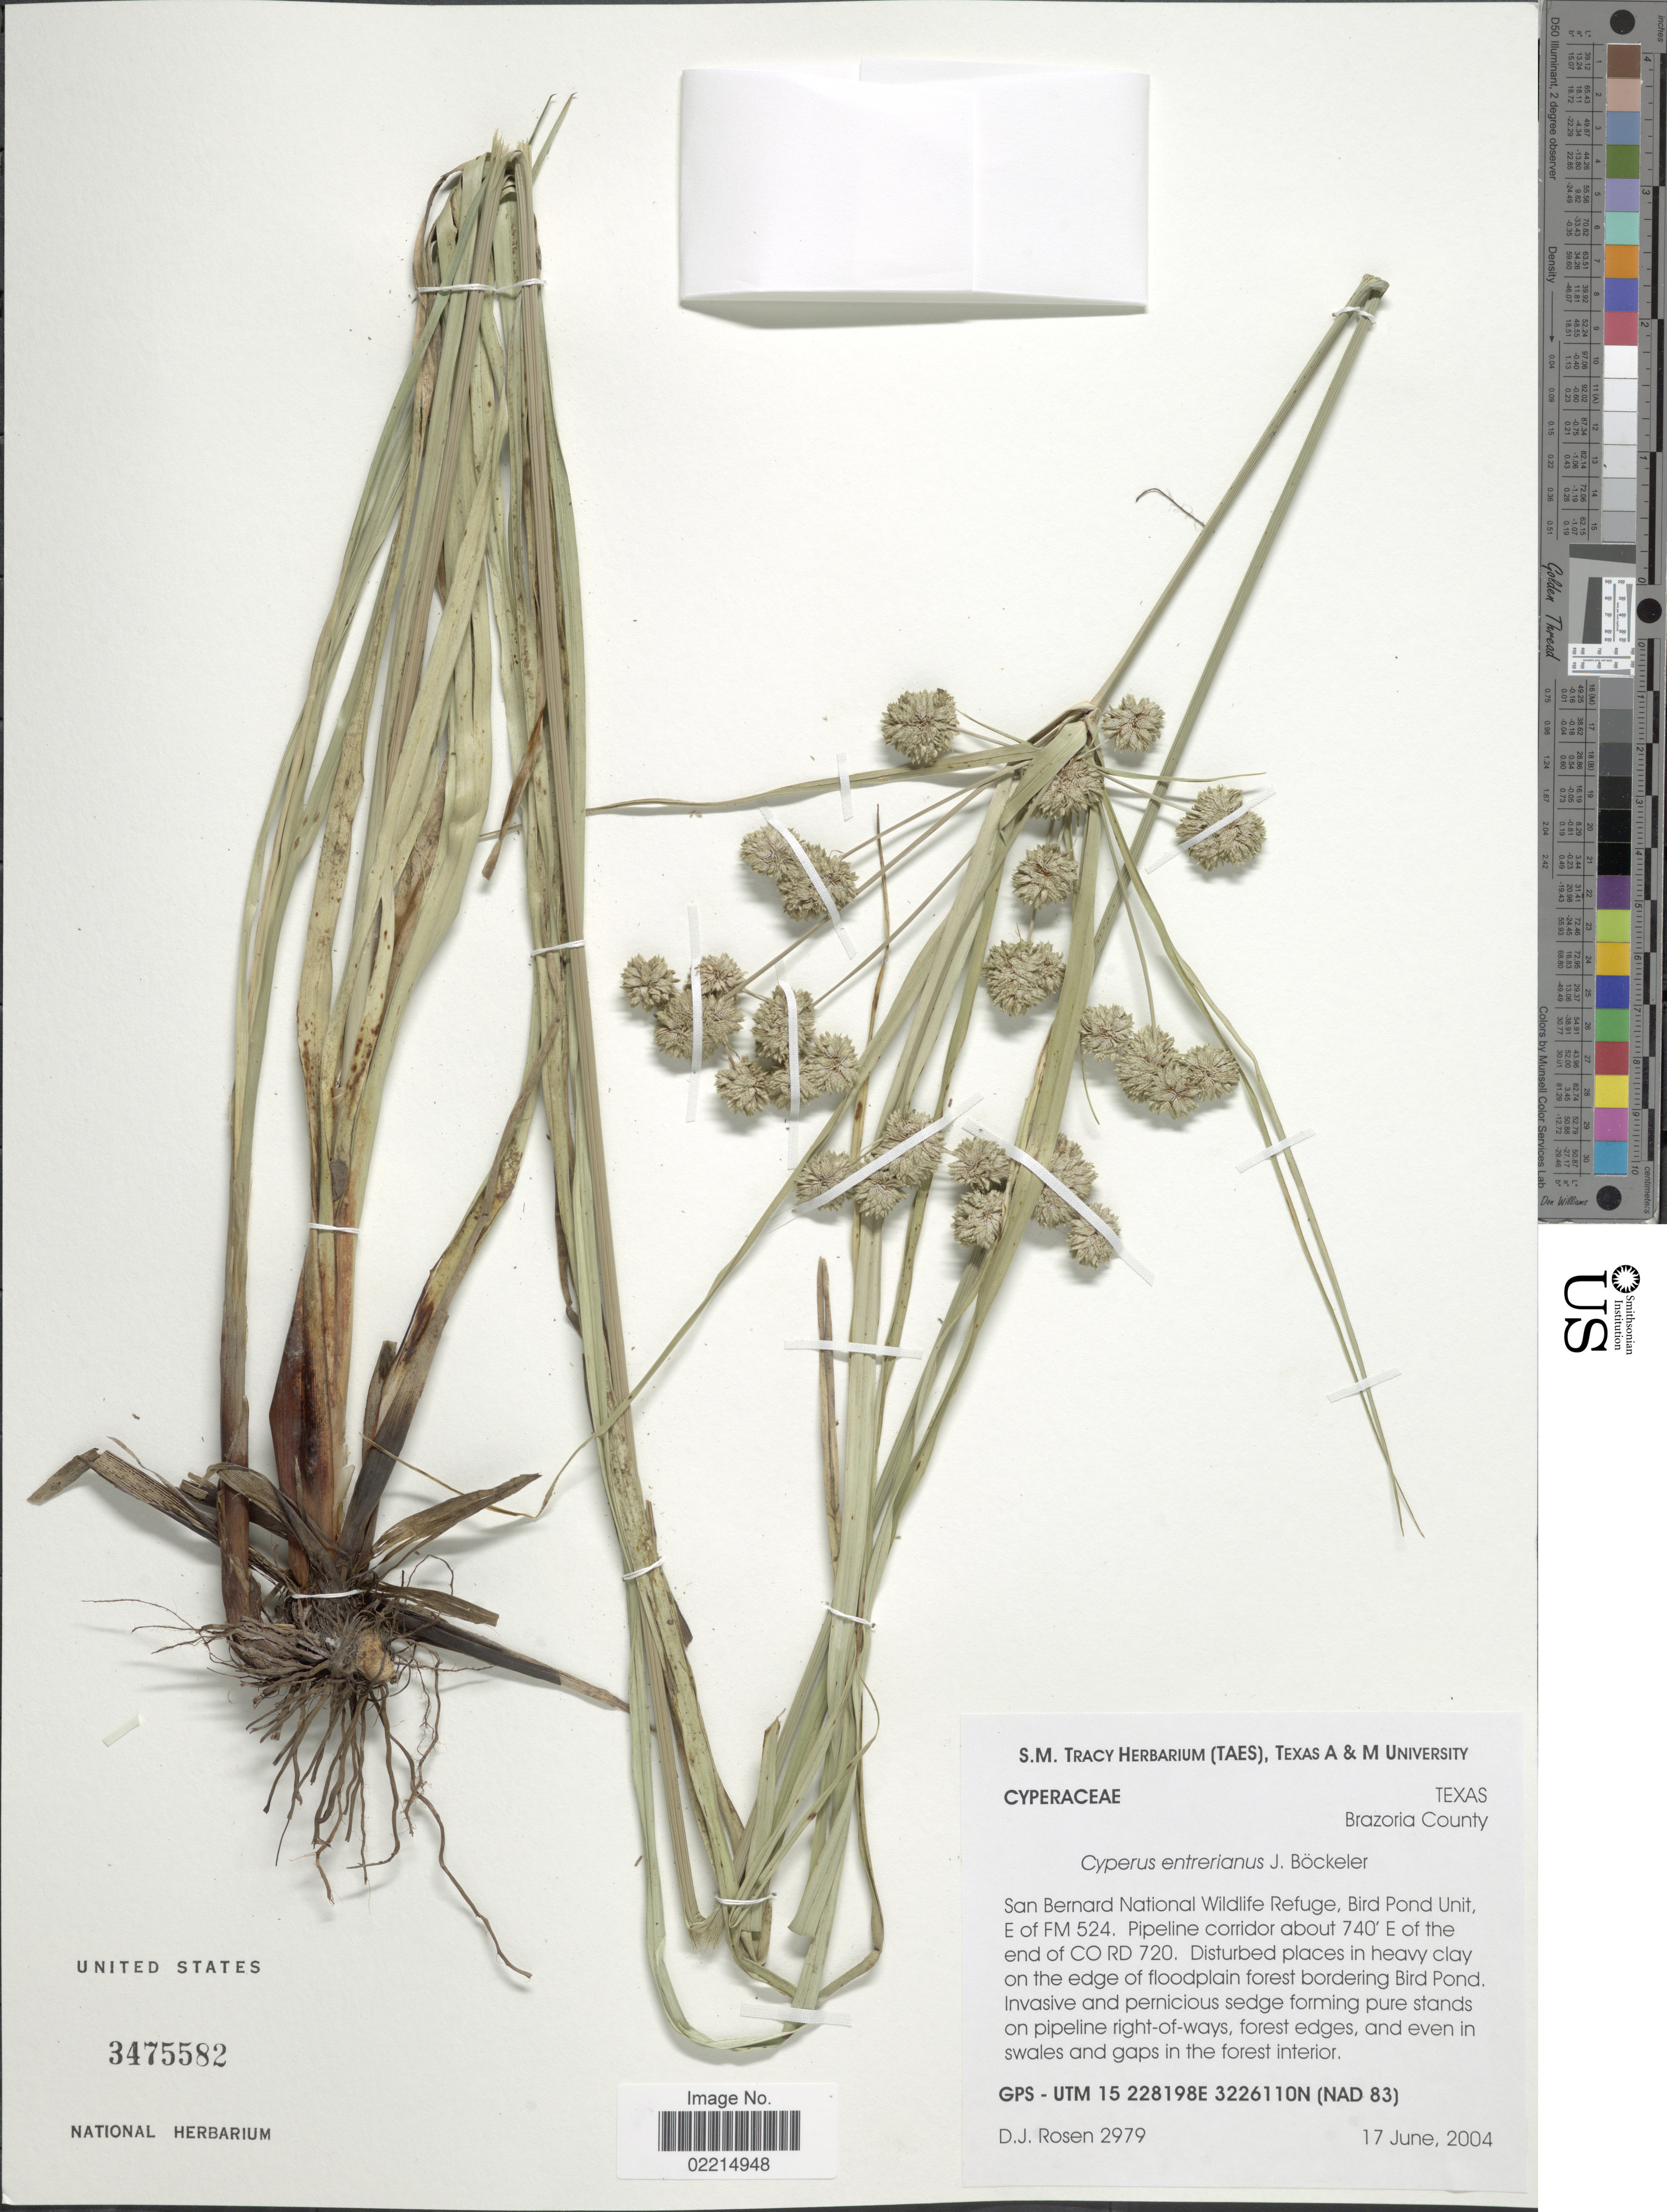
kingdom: Plantae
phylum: Tracheophyta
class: Liliopsida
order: Poales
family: Cyperaceae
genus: Cyperus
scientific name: Cyperus entrerianus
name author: Boeckeler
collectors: D. J. Rosen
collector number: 2979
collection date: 2004-06-17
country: United States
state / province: Texas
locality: Brazoria County, San Bernard National Wildlife Refuge, Bird Pond Unit, E of FM 524, Pipeline corridor about 740'E of the end of CO RD 720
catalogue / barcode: US 3475582